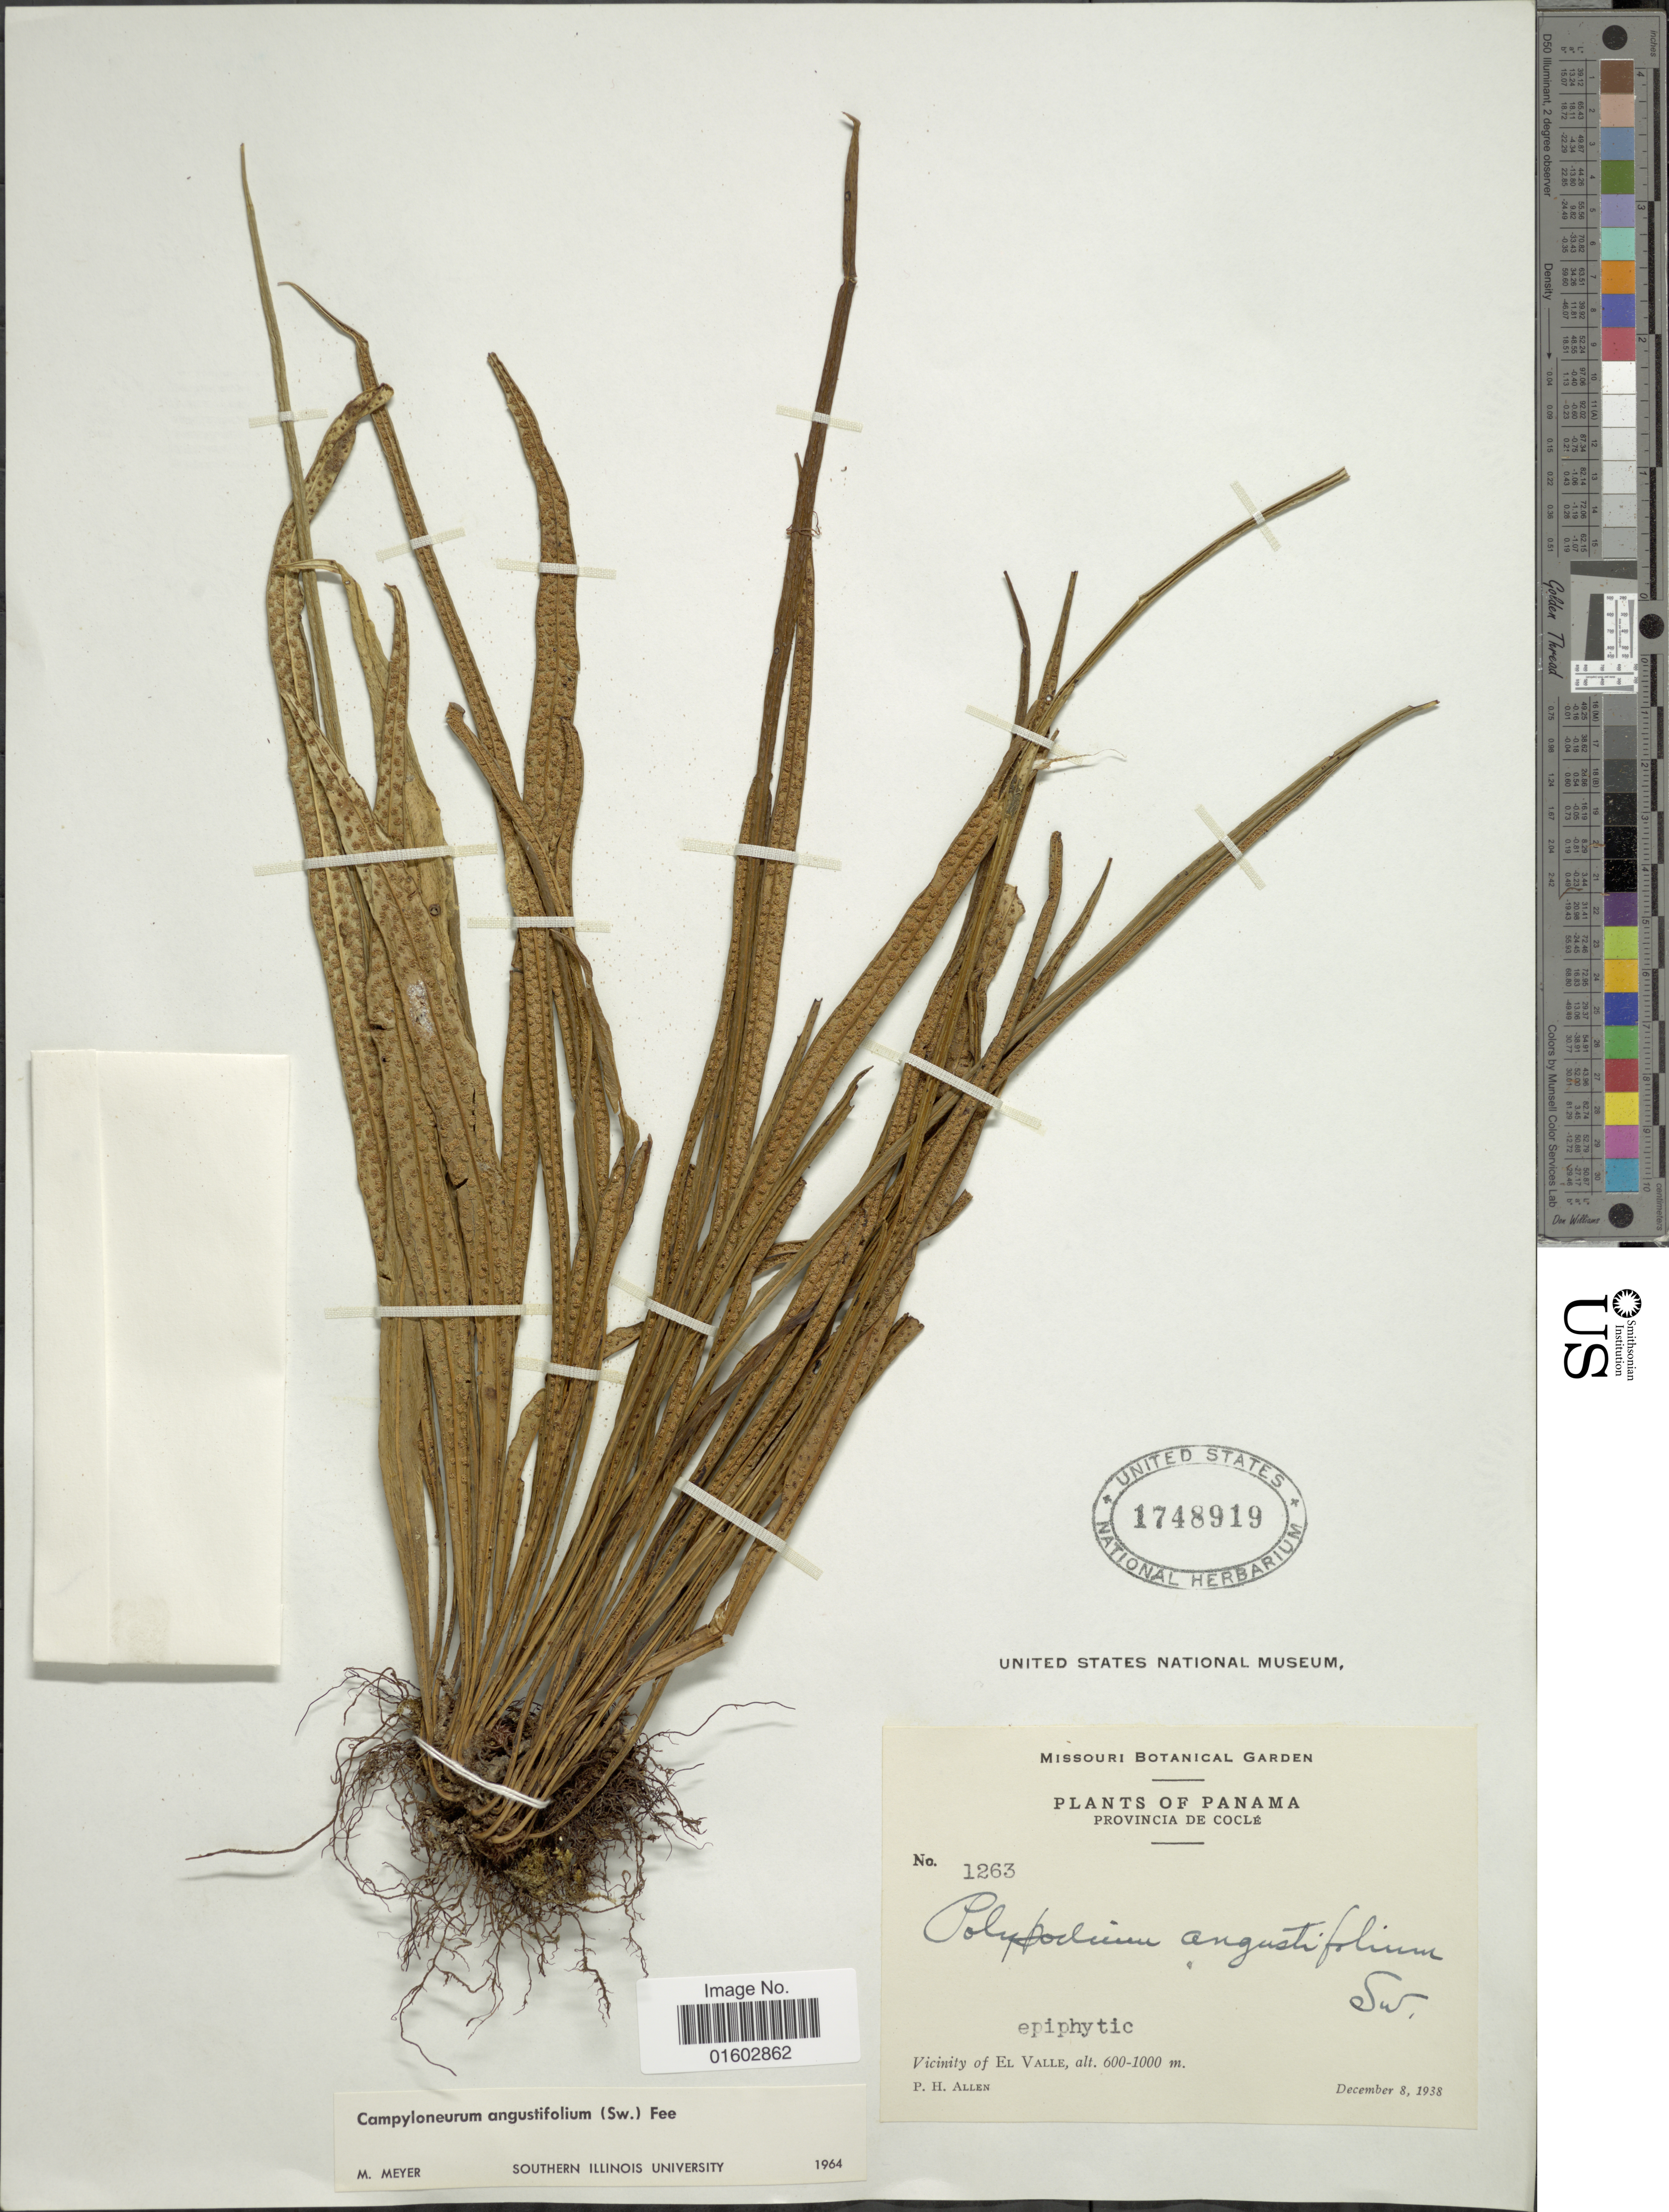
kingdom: Plantae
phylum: Tracheophyta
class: Polypodiopsida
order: Polypodiales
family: Polypodiaceae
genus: Campyloneurum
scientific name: Campyloneurum angustifolium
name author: (Sw.) Fée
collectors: P. H. Allen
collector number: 1263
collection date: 1938-12-08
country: Panama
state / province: Coclé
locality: Vicinity of El Valle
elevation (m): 600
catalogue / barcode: US 1748918